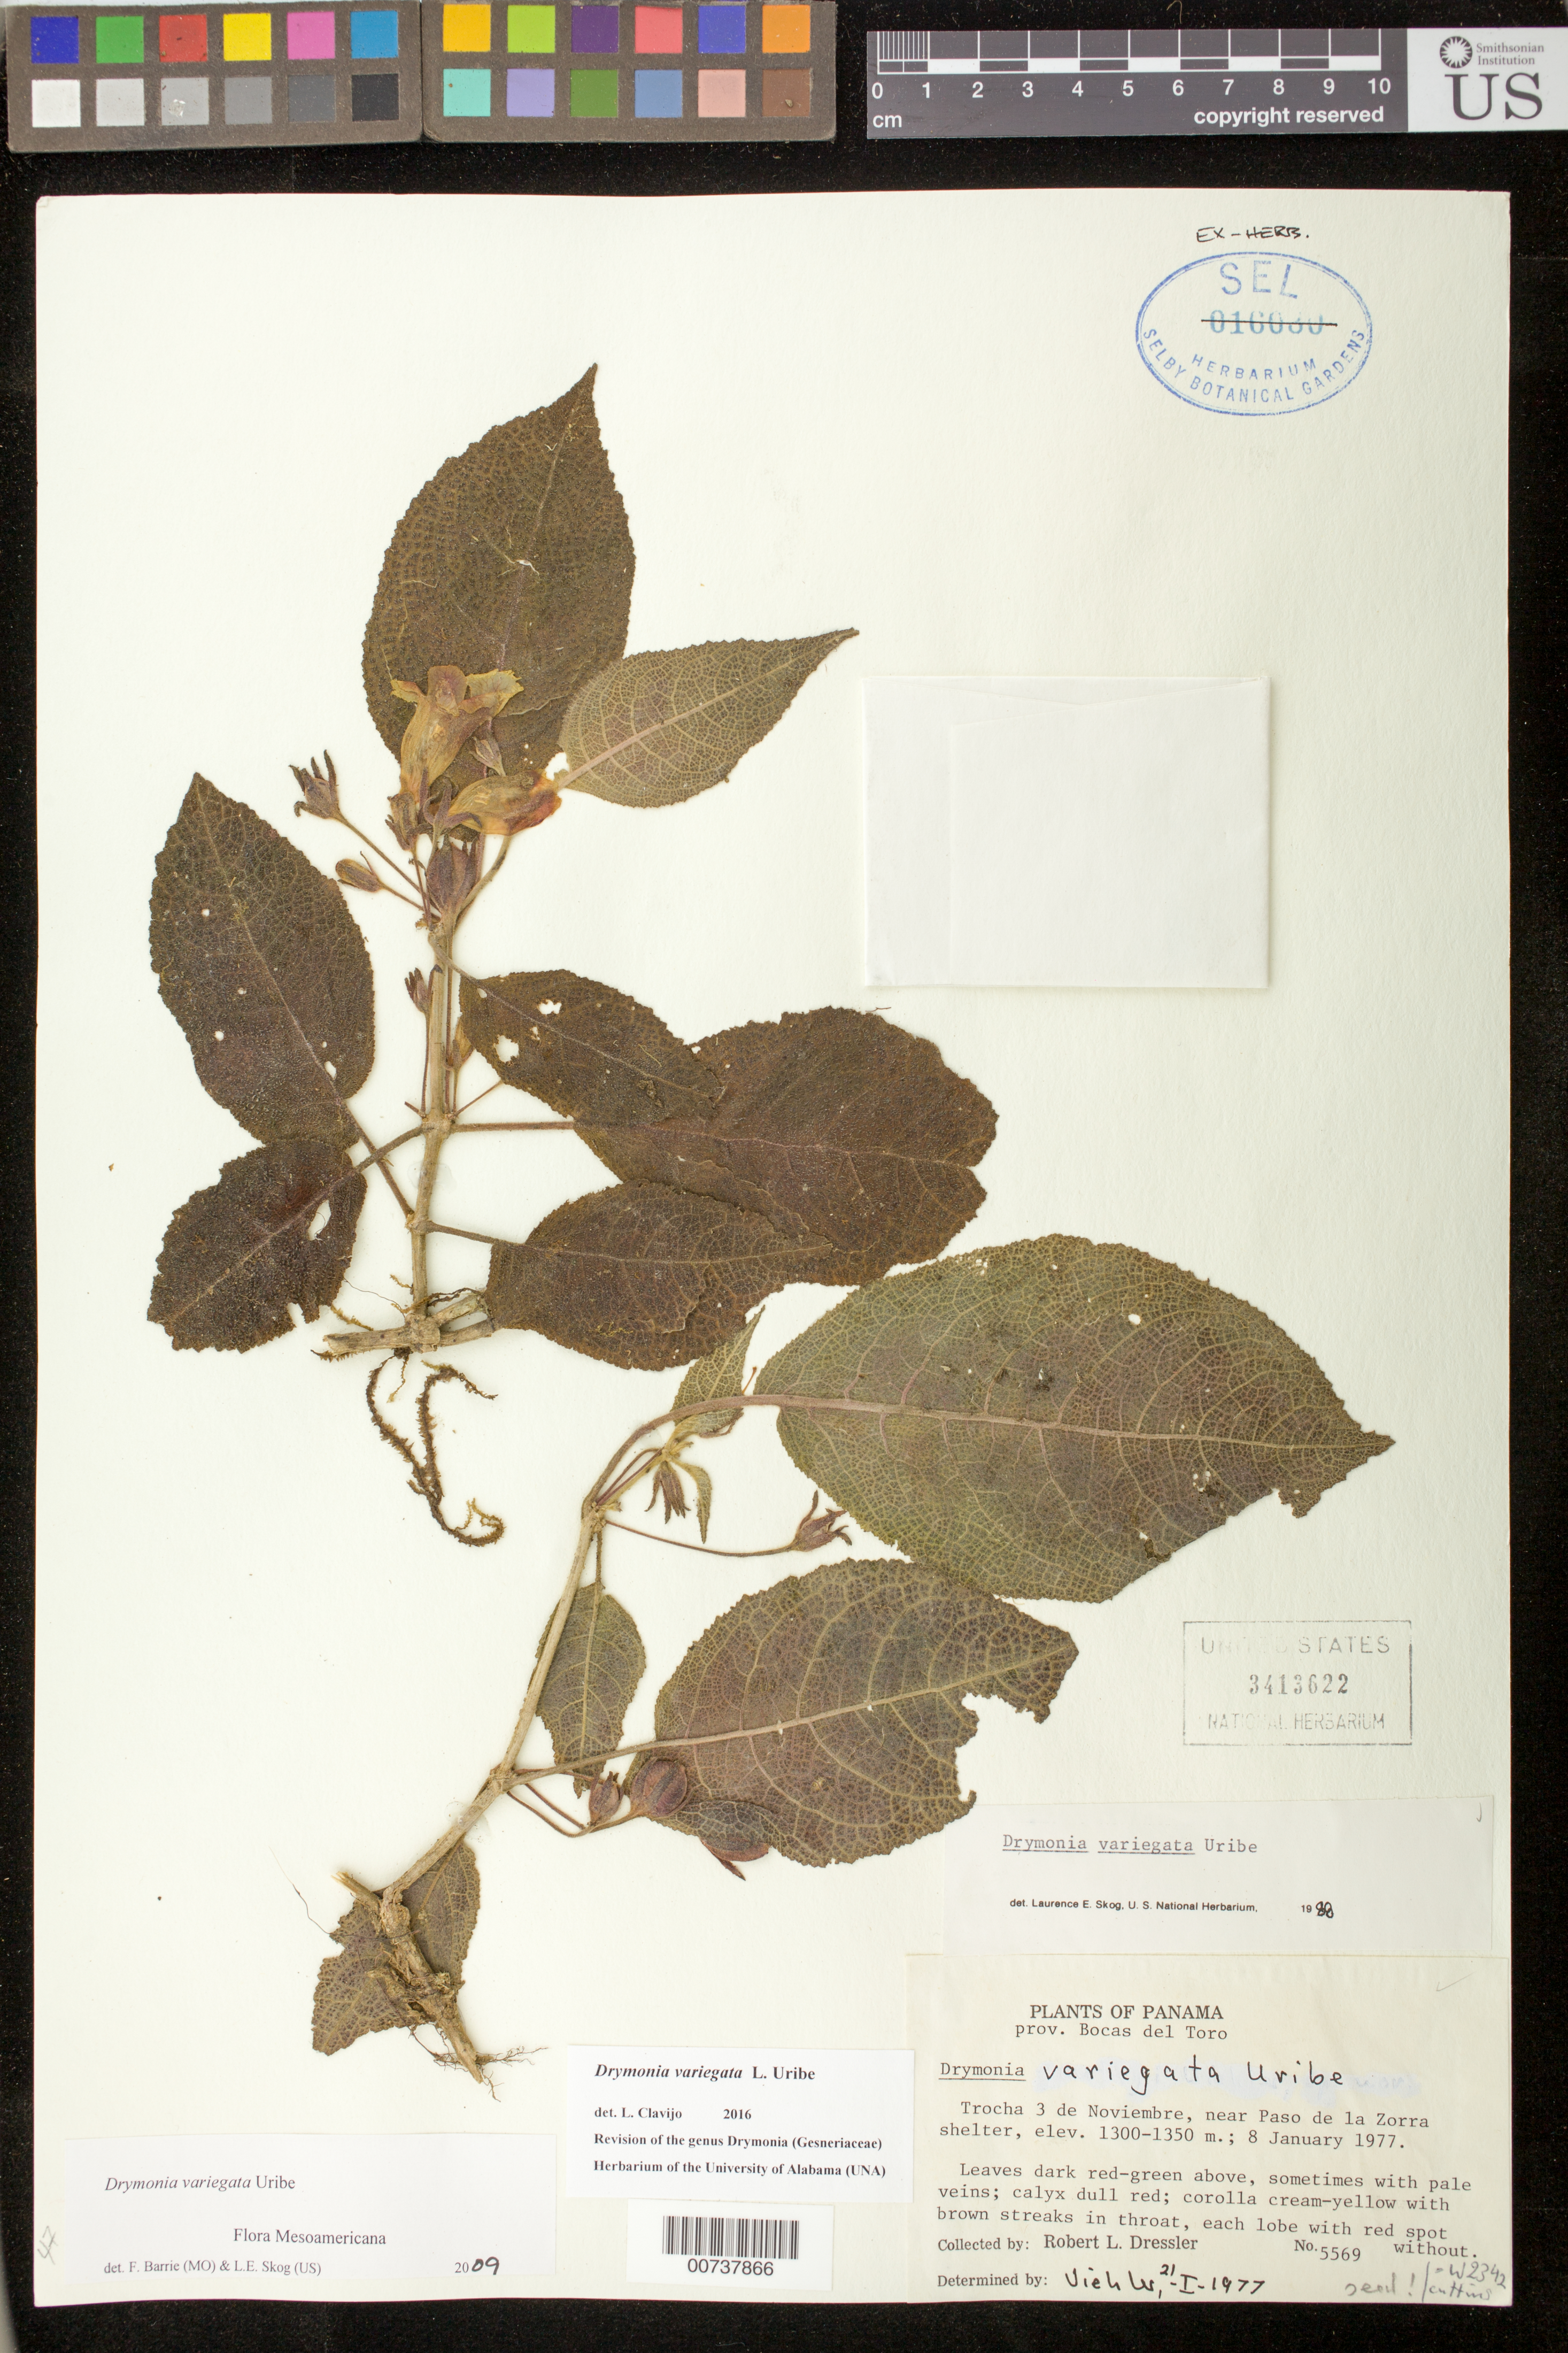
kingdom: Plantae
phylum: Tracheophyta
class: Magnoliopsida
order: Lamiales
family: Gesneriaceae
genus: Drymonia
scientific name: Drymonia variegata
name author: L. Uribe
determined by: Skog, Laurence E.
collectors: R. Dressler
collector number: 5569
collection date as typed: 08 Jan 1977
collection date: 1977-01-08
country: Panama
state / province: Bocas del Toro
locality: Trocha 3 de Noviembre, near Paso de la Zorra shelter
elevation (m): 1300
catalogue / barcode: US 3413622